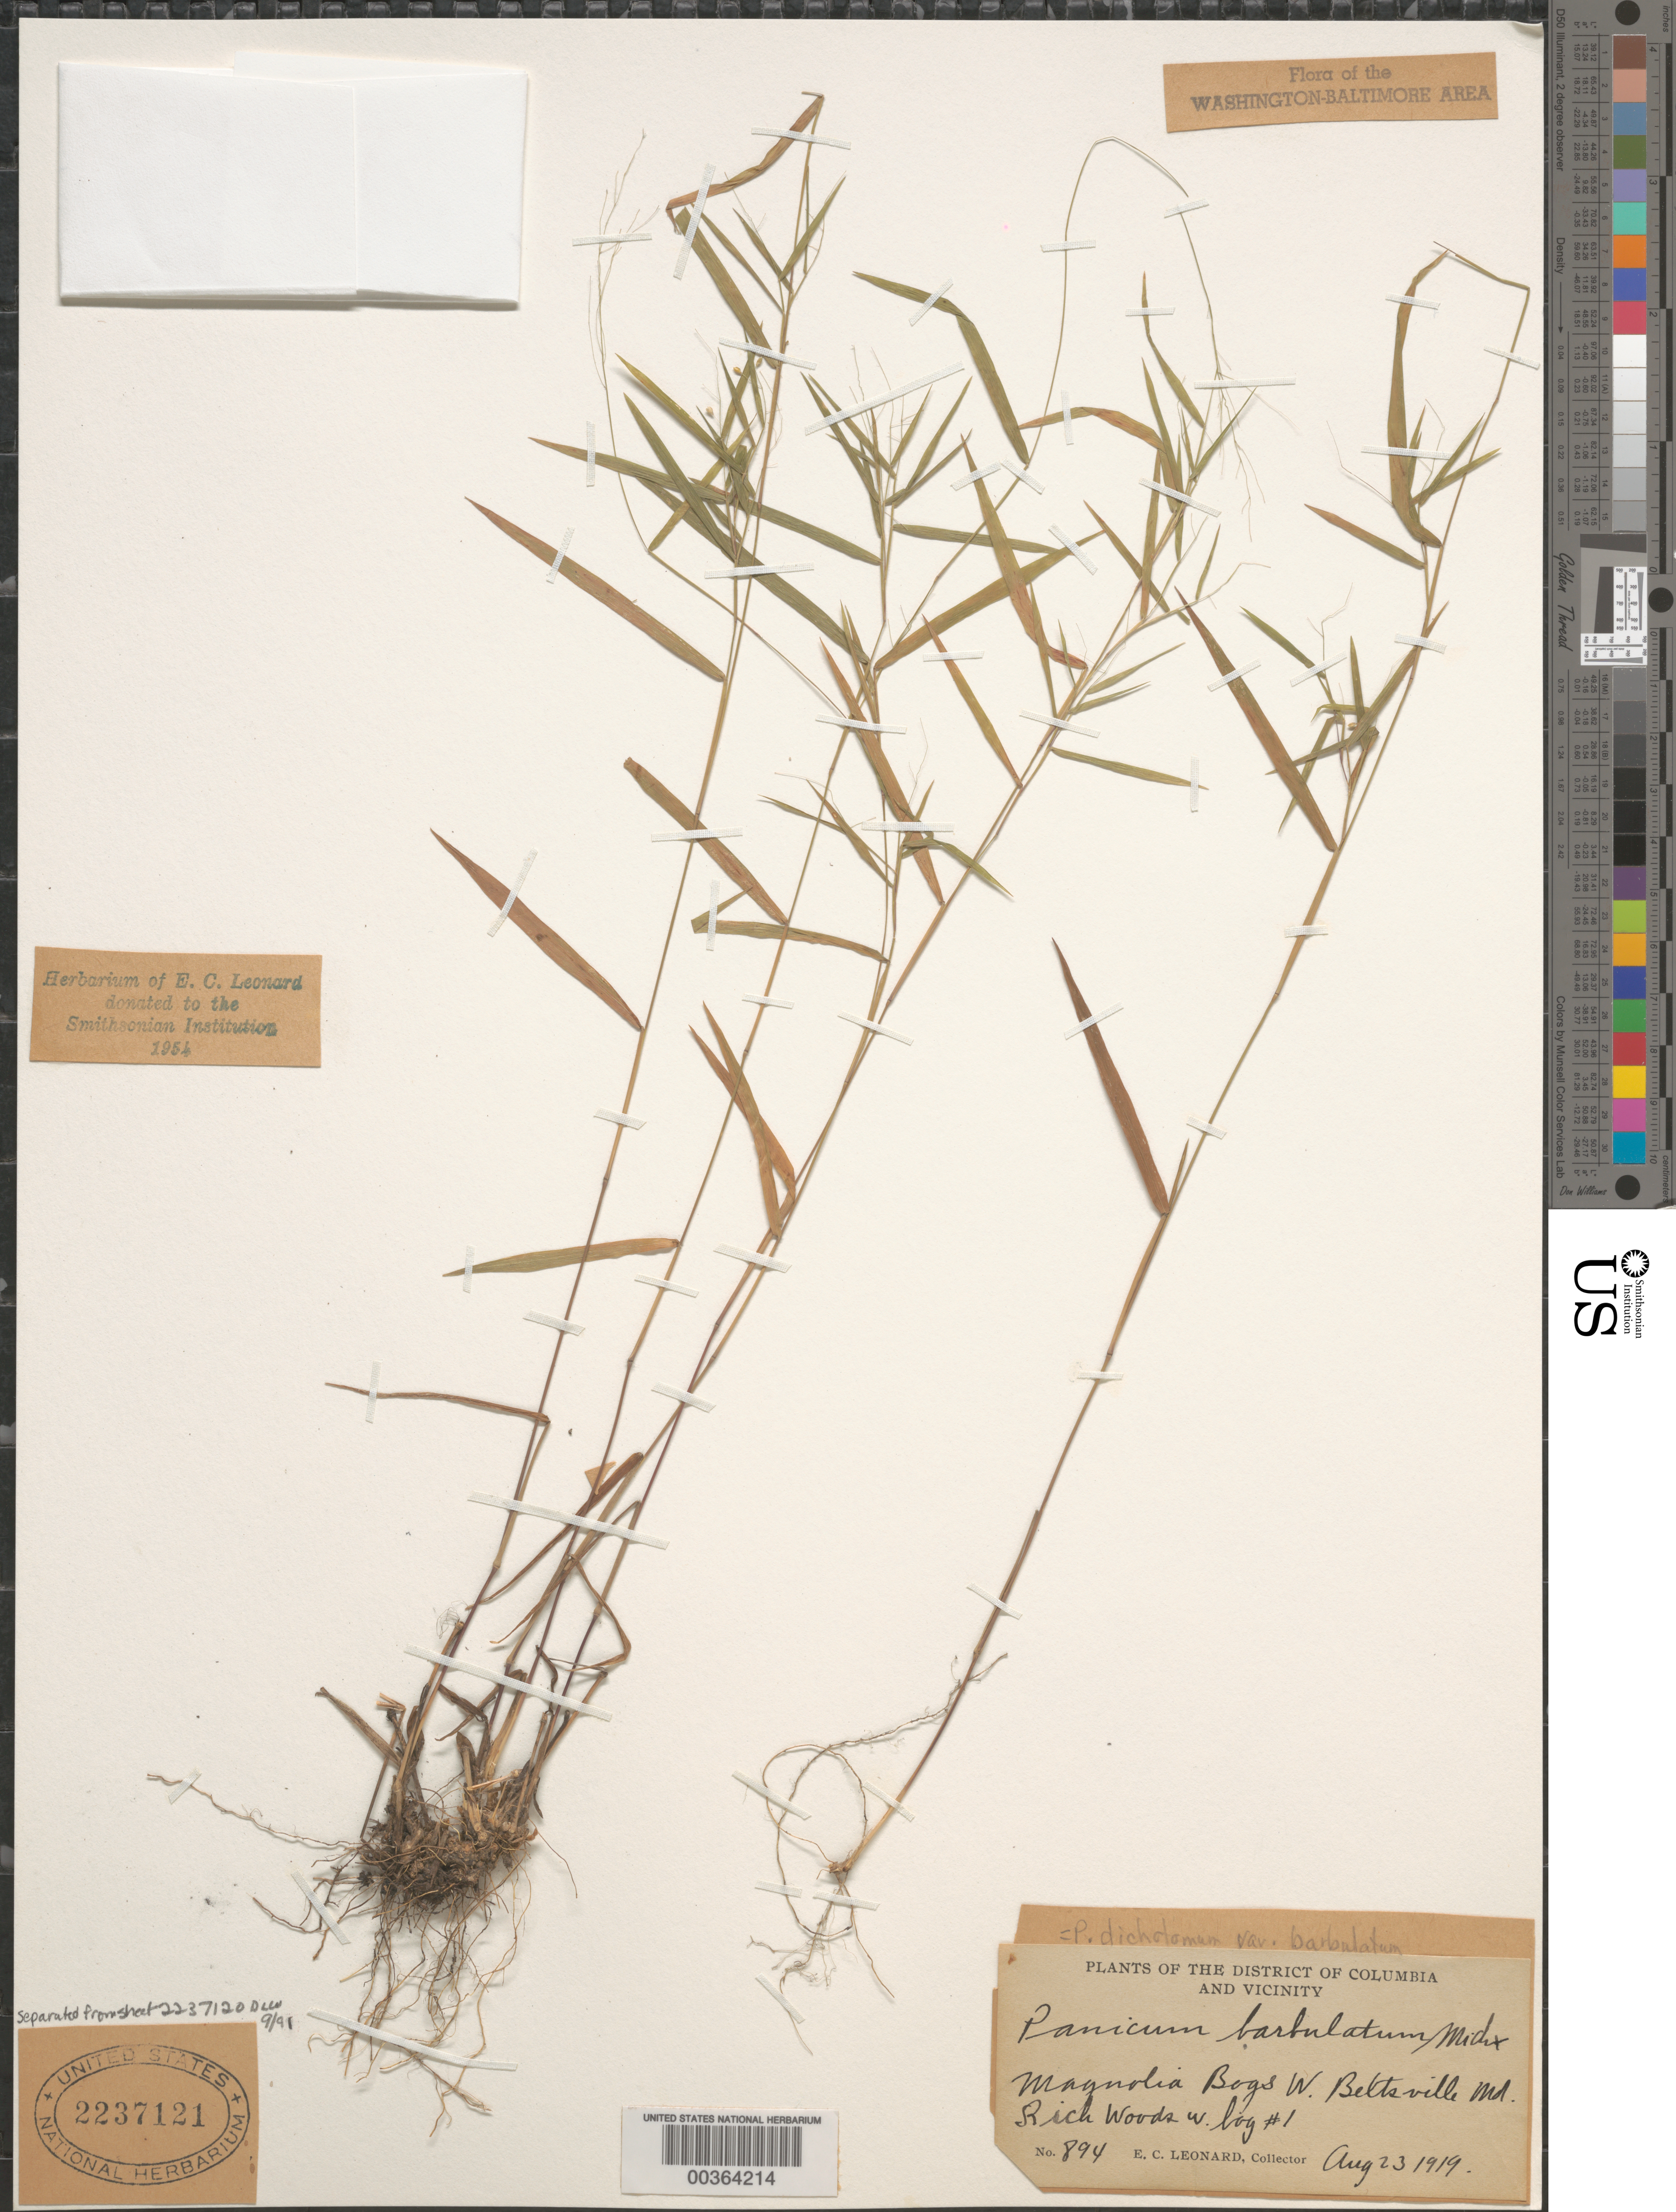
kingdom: Plantae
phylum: Tracheophyta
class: Liliopsida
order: Poales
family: Poaceae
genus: Dichanthelium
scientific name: Dichanthelium dichotomum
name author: (L.) Gould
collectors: E. C. Leonard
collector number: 894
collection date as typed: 23 Aug 1919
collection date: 1919-08-23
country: United States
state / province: Maryland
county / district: Prince George's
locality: Magnolia Bogs, west of Beltsville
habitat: Magnolia bogs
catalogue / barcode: US 2237121